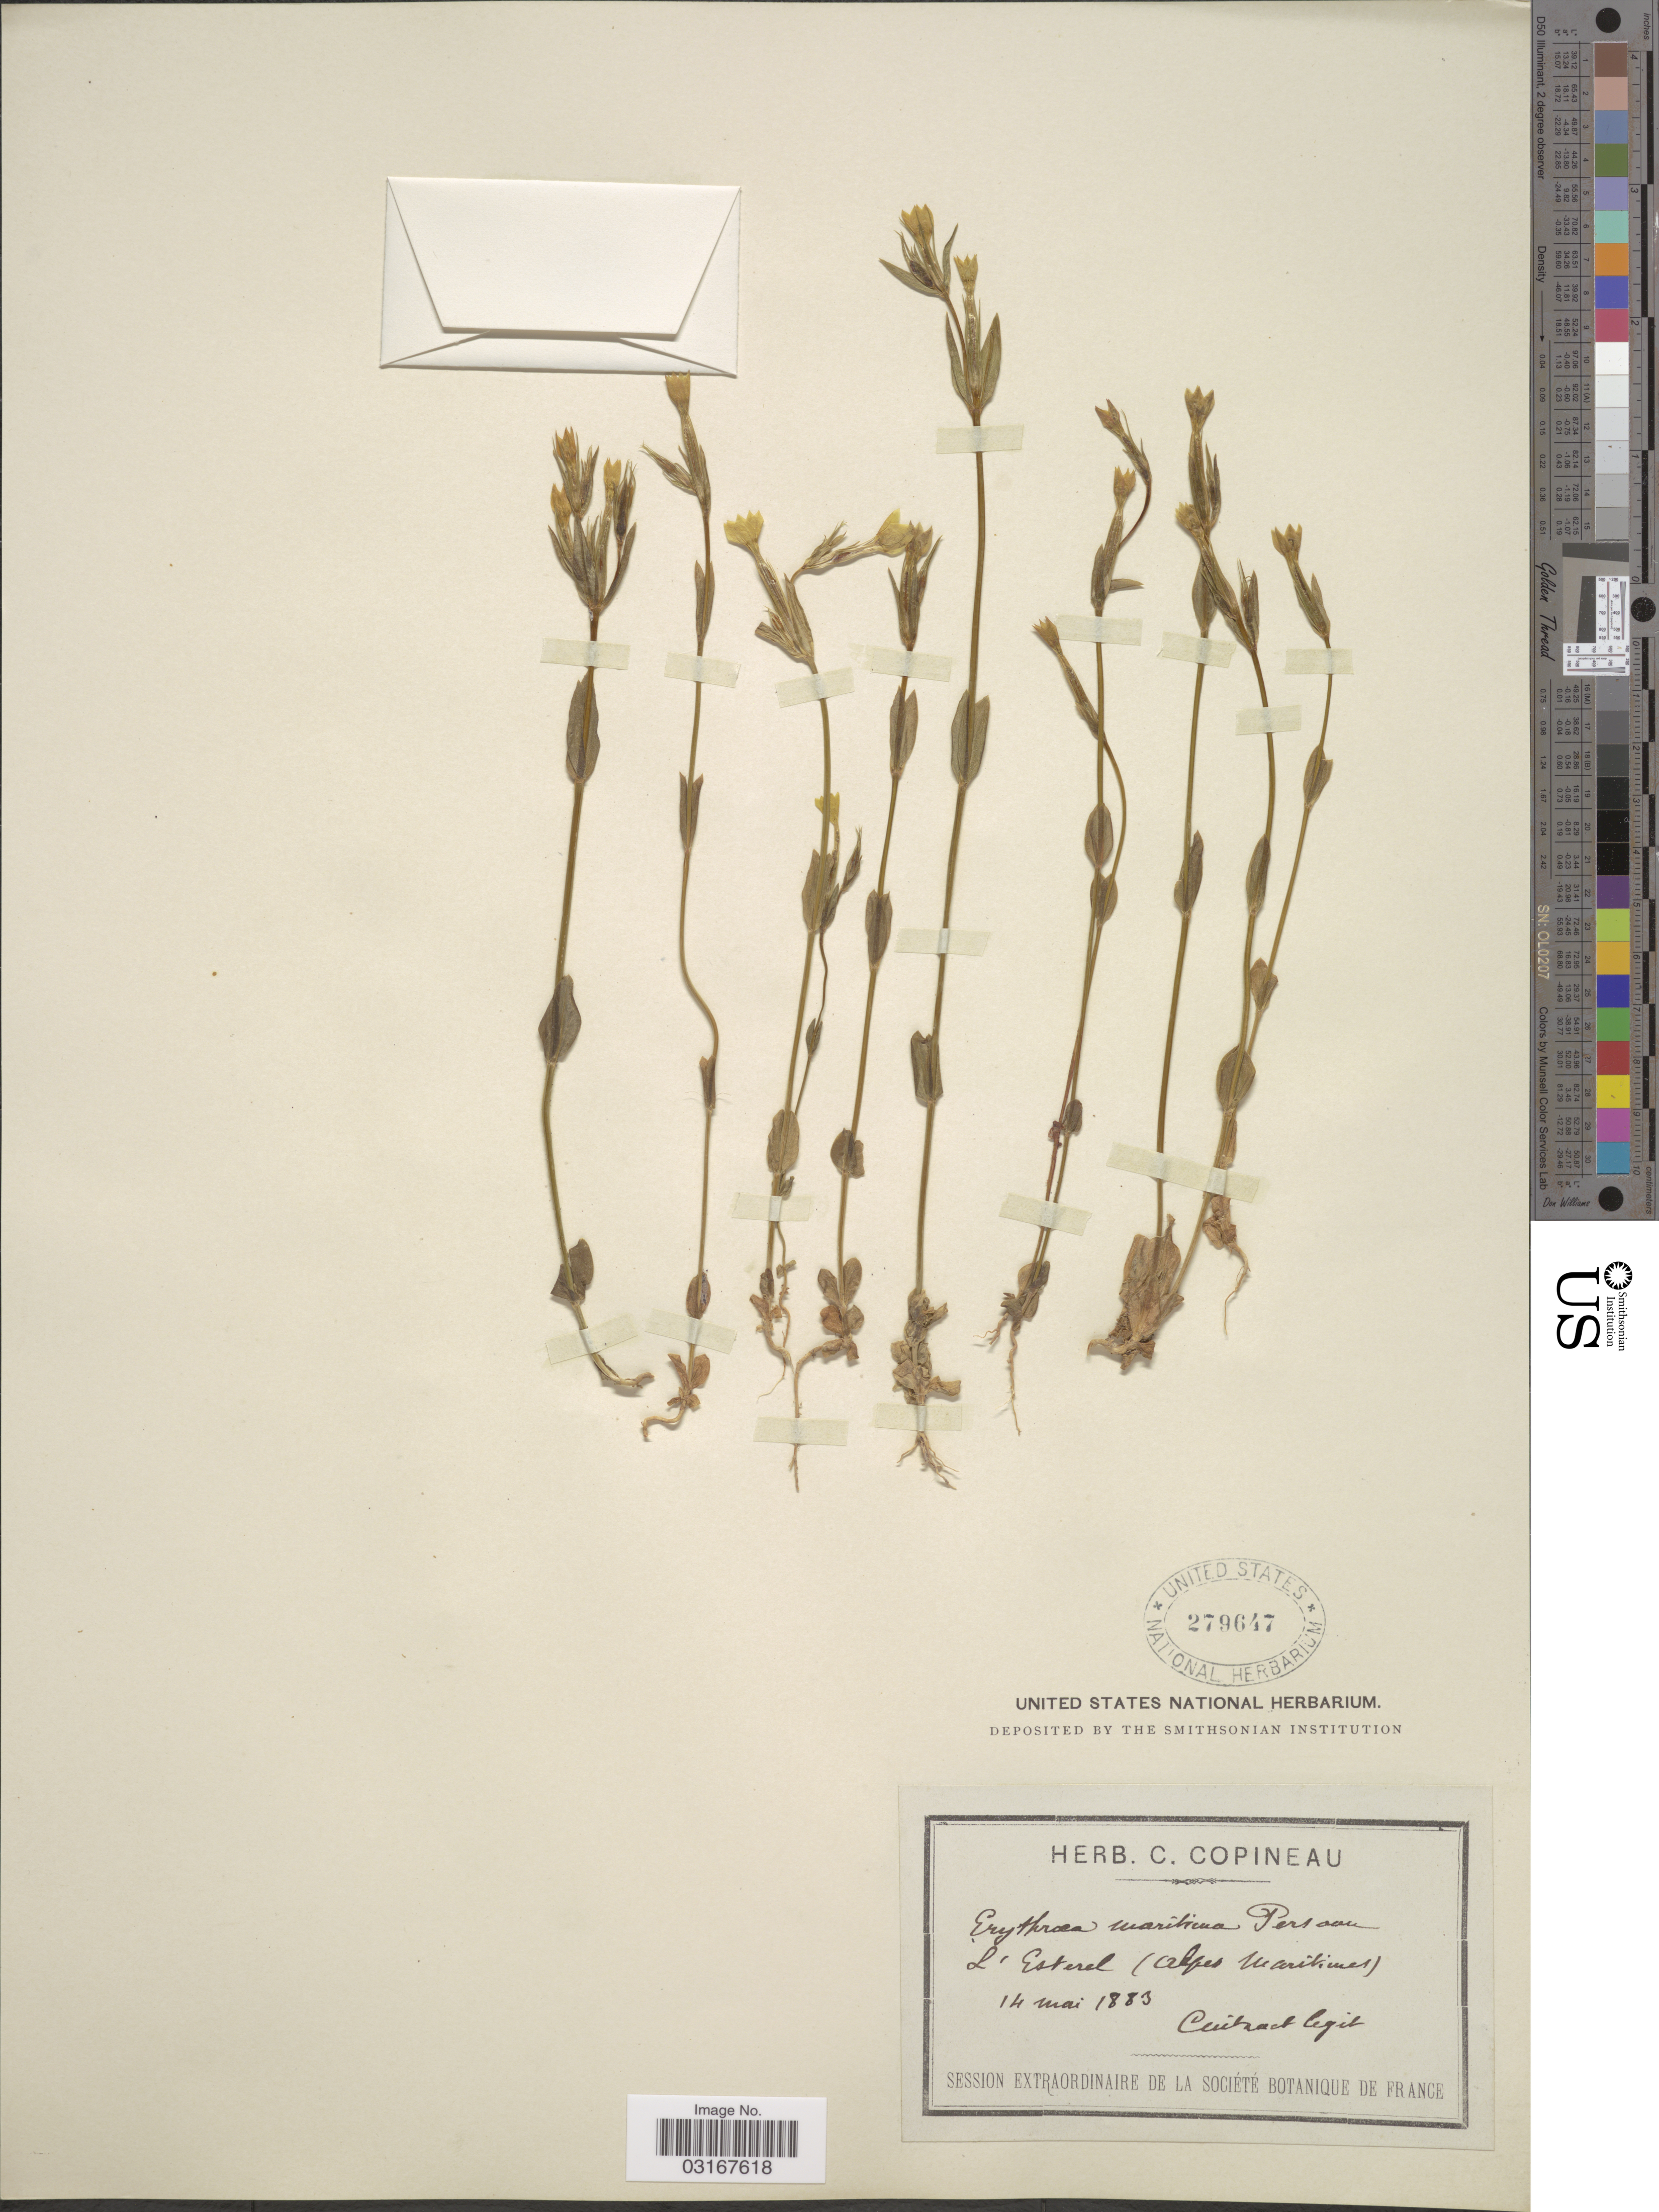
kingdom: Plantae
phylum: Tracheophyta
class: Magnoliopsida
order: Gentianales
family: Gentianaceae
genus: Centaurium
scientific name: Centaurium maritimum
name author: (L.) Fritsch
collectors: Cintract, --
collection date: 1883-05-14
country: France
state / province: Provence-Alpes-Côte d'Azur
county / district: Alpes-Maritimes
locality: L'Esterel (Alpes Maritimes).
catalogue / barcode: US 279647